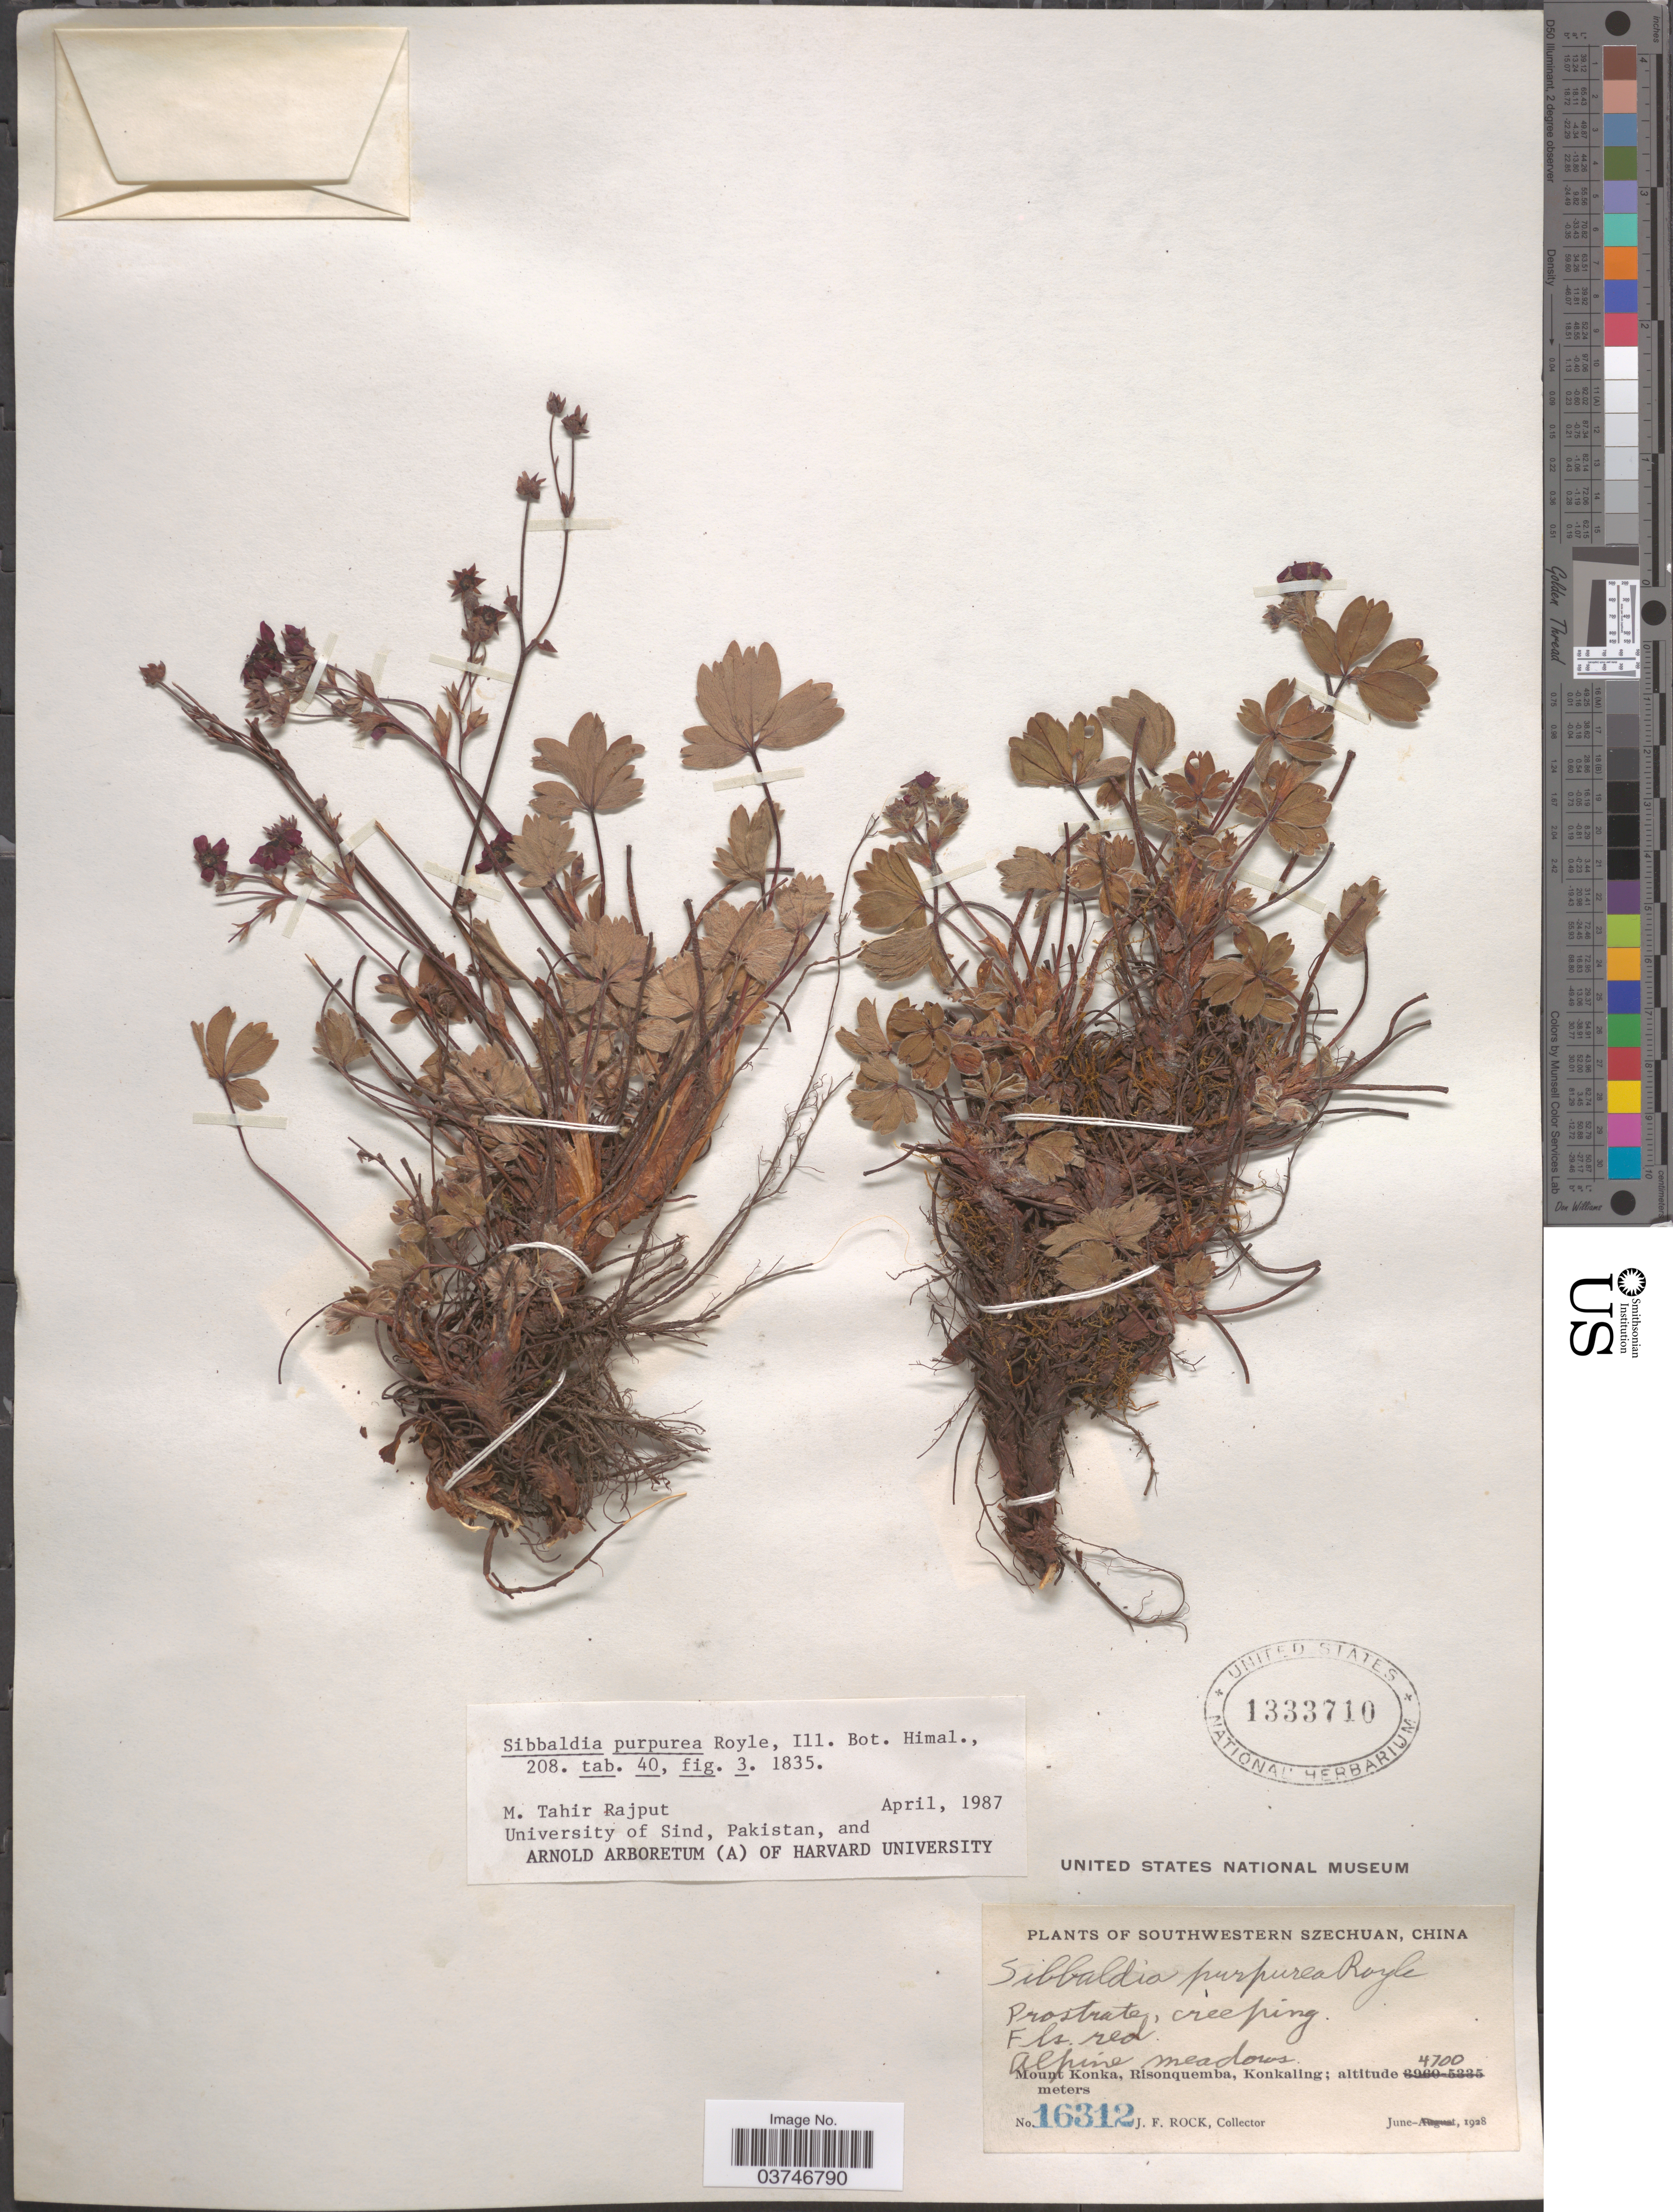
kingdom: Plantae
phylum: Tracheophyta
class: Magnoliopsida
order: Rosales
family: Rosaceae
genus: Sibbaldia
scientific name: Sibbaldia purpurea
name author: Royle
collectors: J. Rock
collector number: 16312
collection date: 1928-06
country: China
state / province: Sichuan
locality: Southwestern Szechuan. Mount Konka, Risonquemba, Konkaling.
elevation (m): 4700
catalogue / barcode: US 1333710